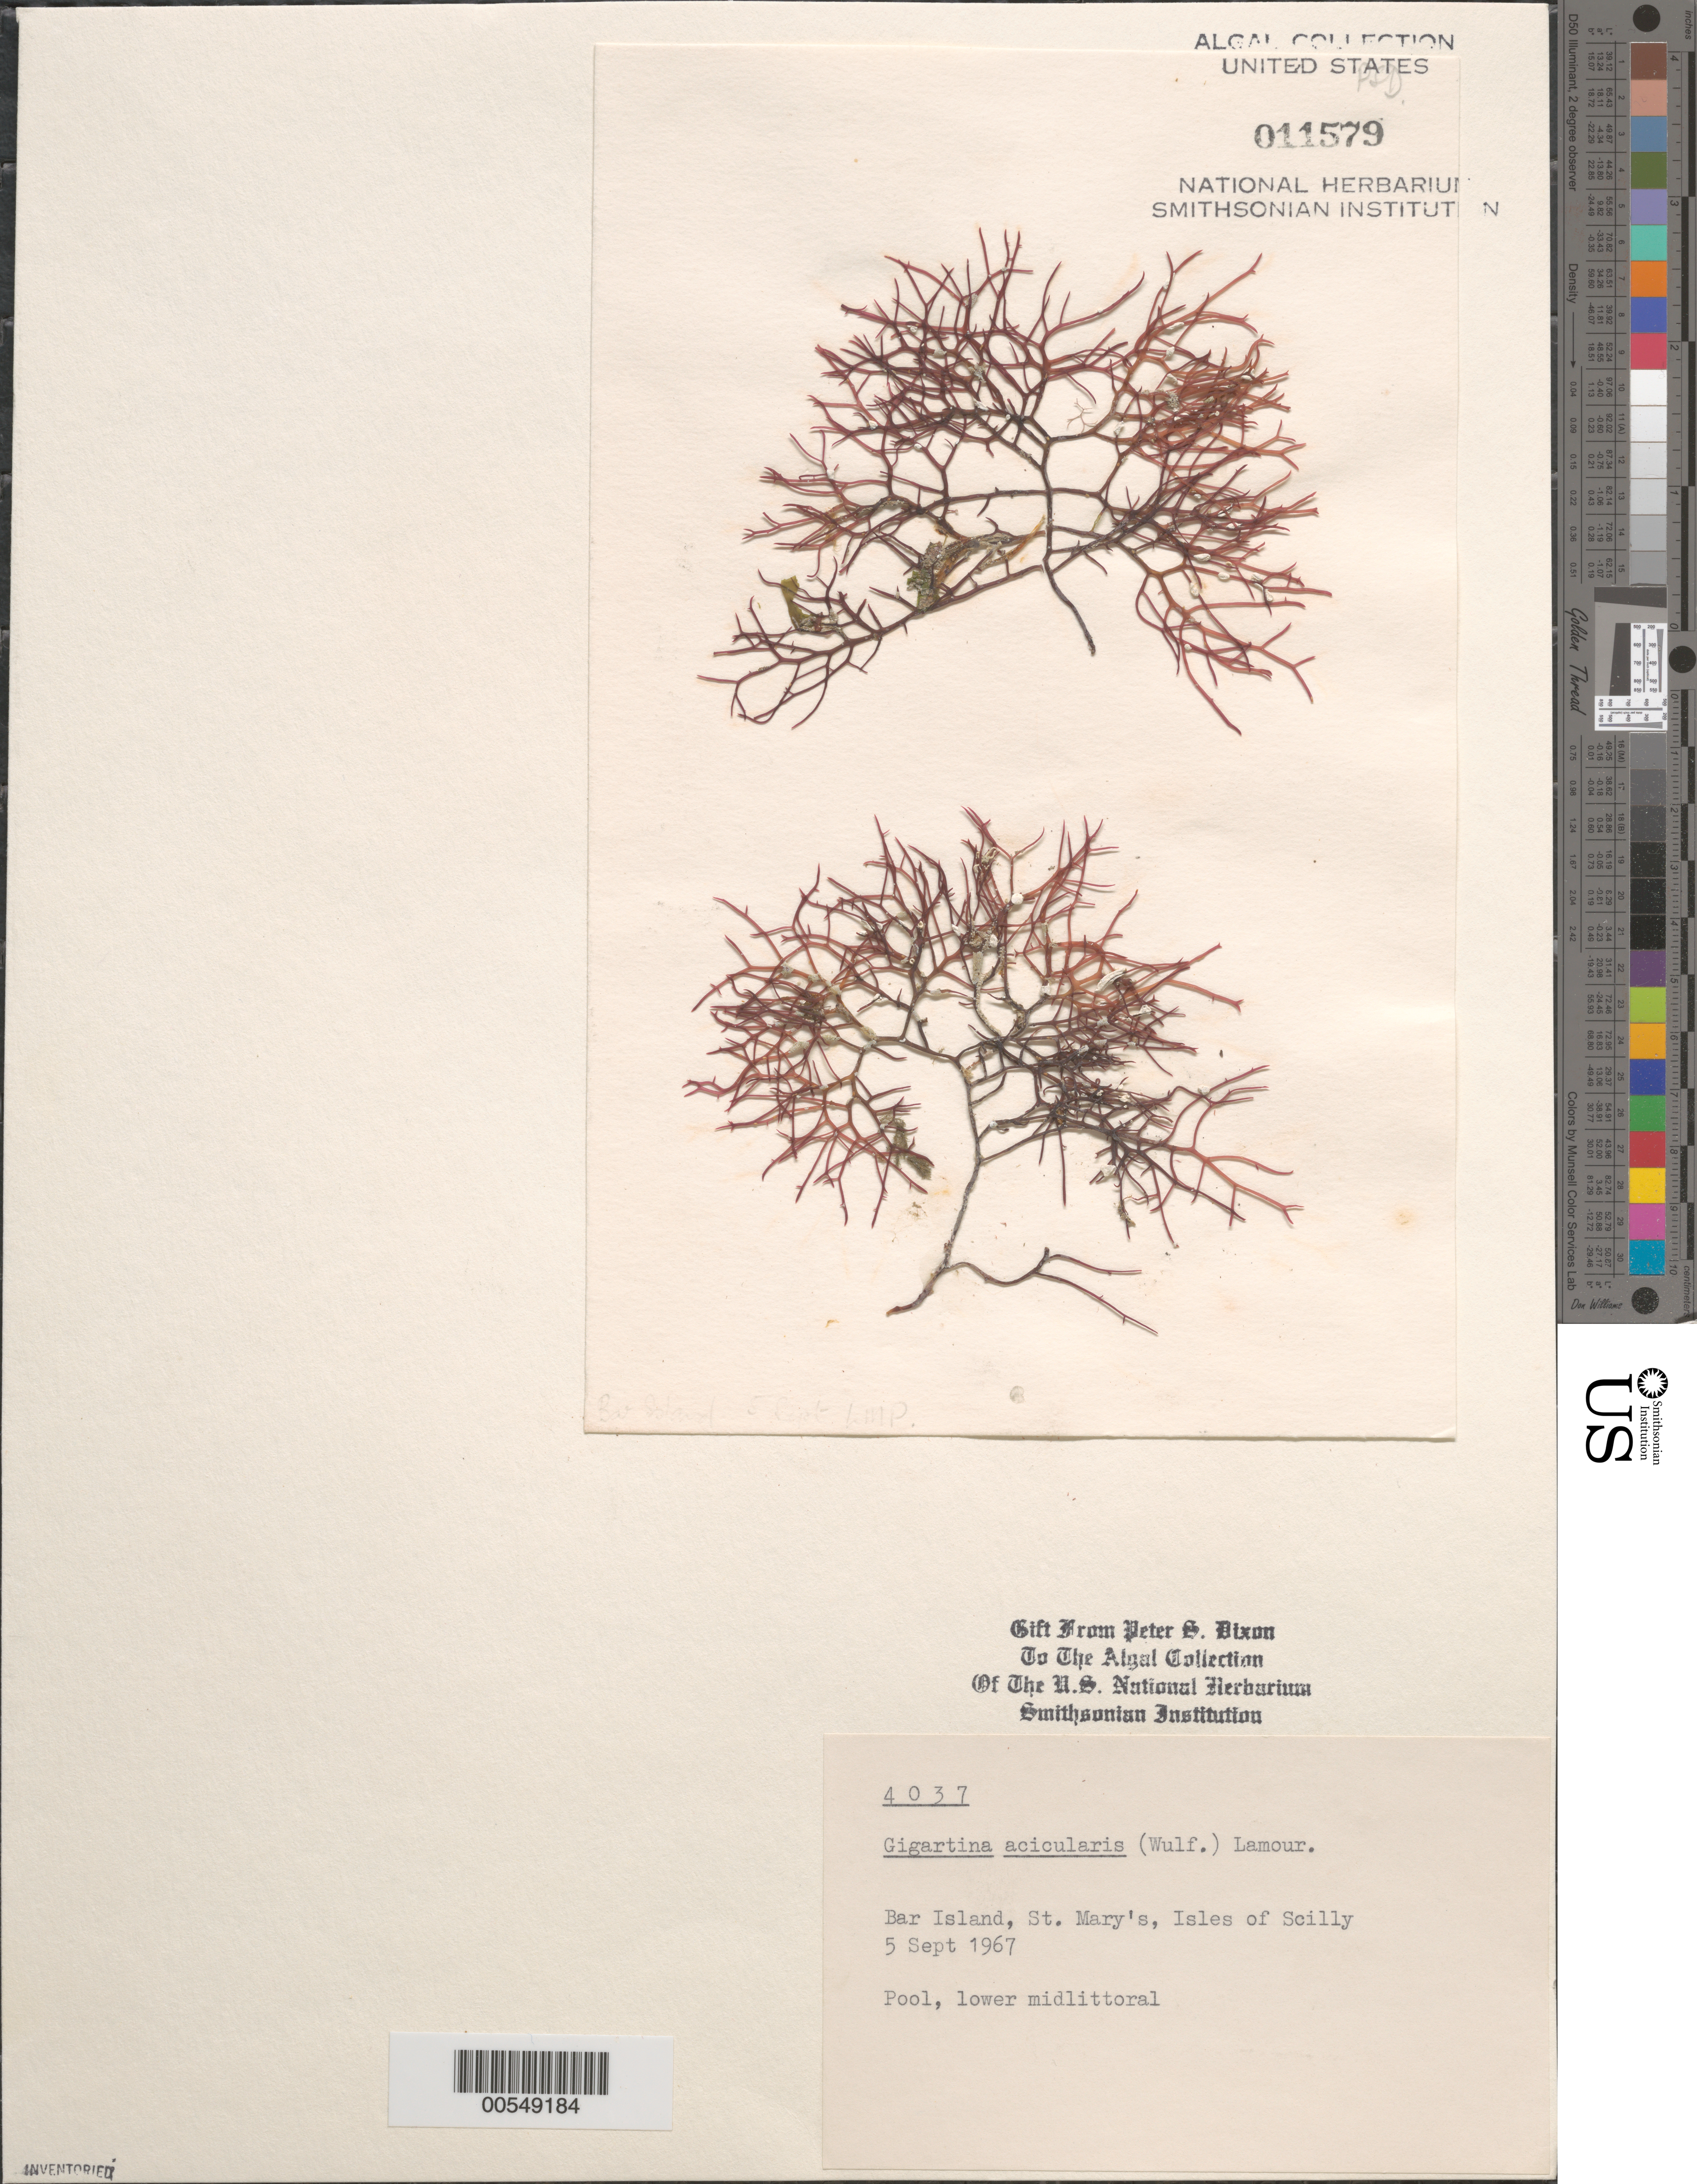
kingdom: Plantae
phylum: Rhodophyta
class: Florideophyceae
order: Gigartinales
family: Gigartinaceae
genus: Chondracanthus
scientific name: Chondracanthus acicularis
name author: (Roth) Fredericq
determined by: Algae name updating Project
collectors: P. S. Dixon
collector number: PSD 4037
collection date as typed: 05 Sep 1967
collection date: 1967-09-05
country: United Kingdom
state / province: England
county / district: Council of the Isles of Scilly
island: St. Mary's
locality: Bar Island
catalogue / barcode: US 11579